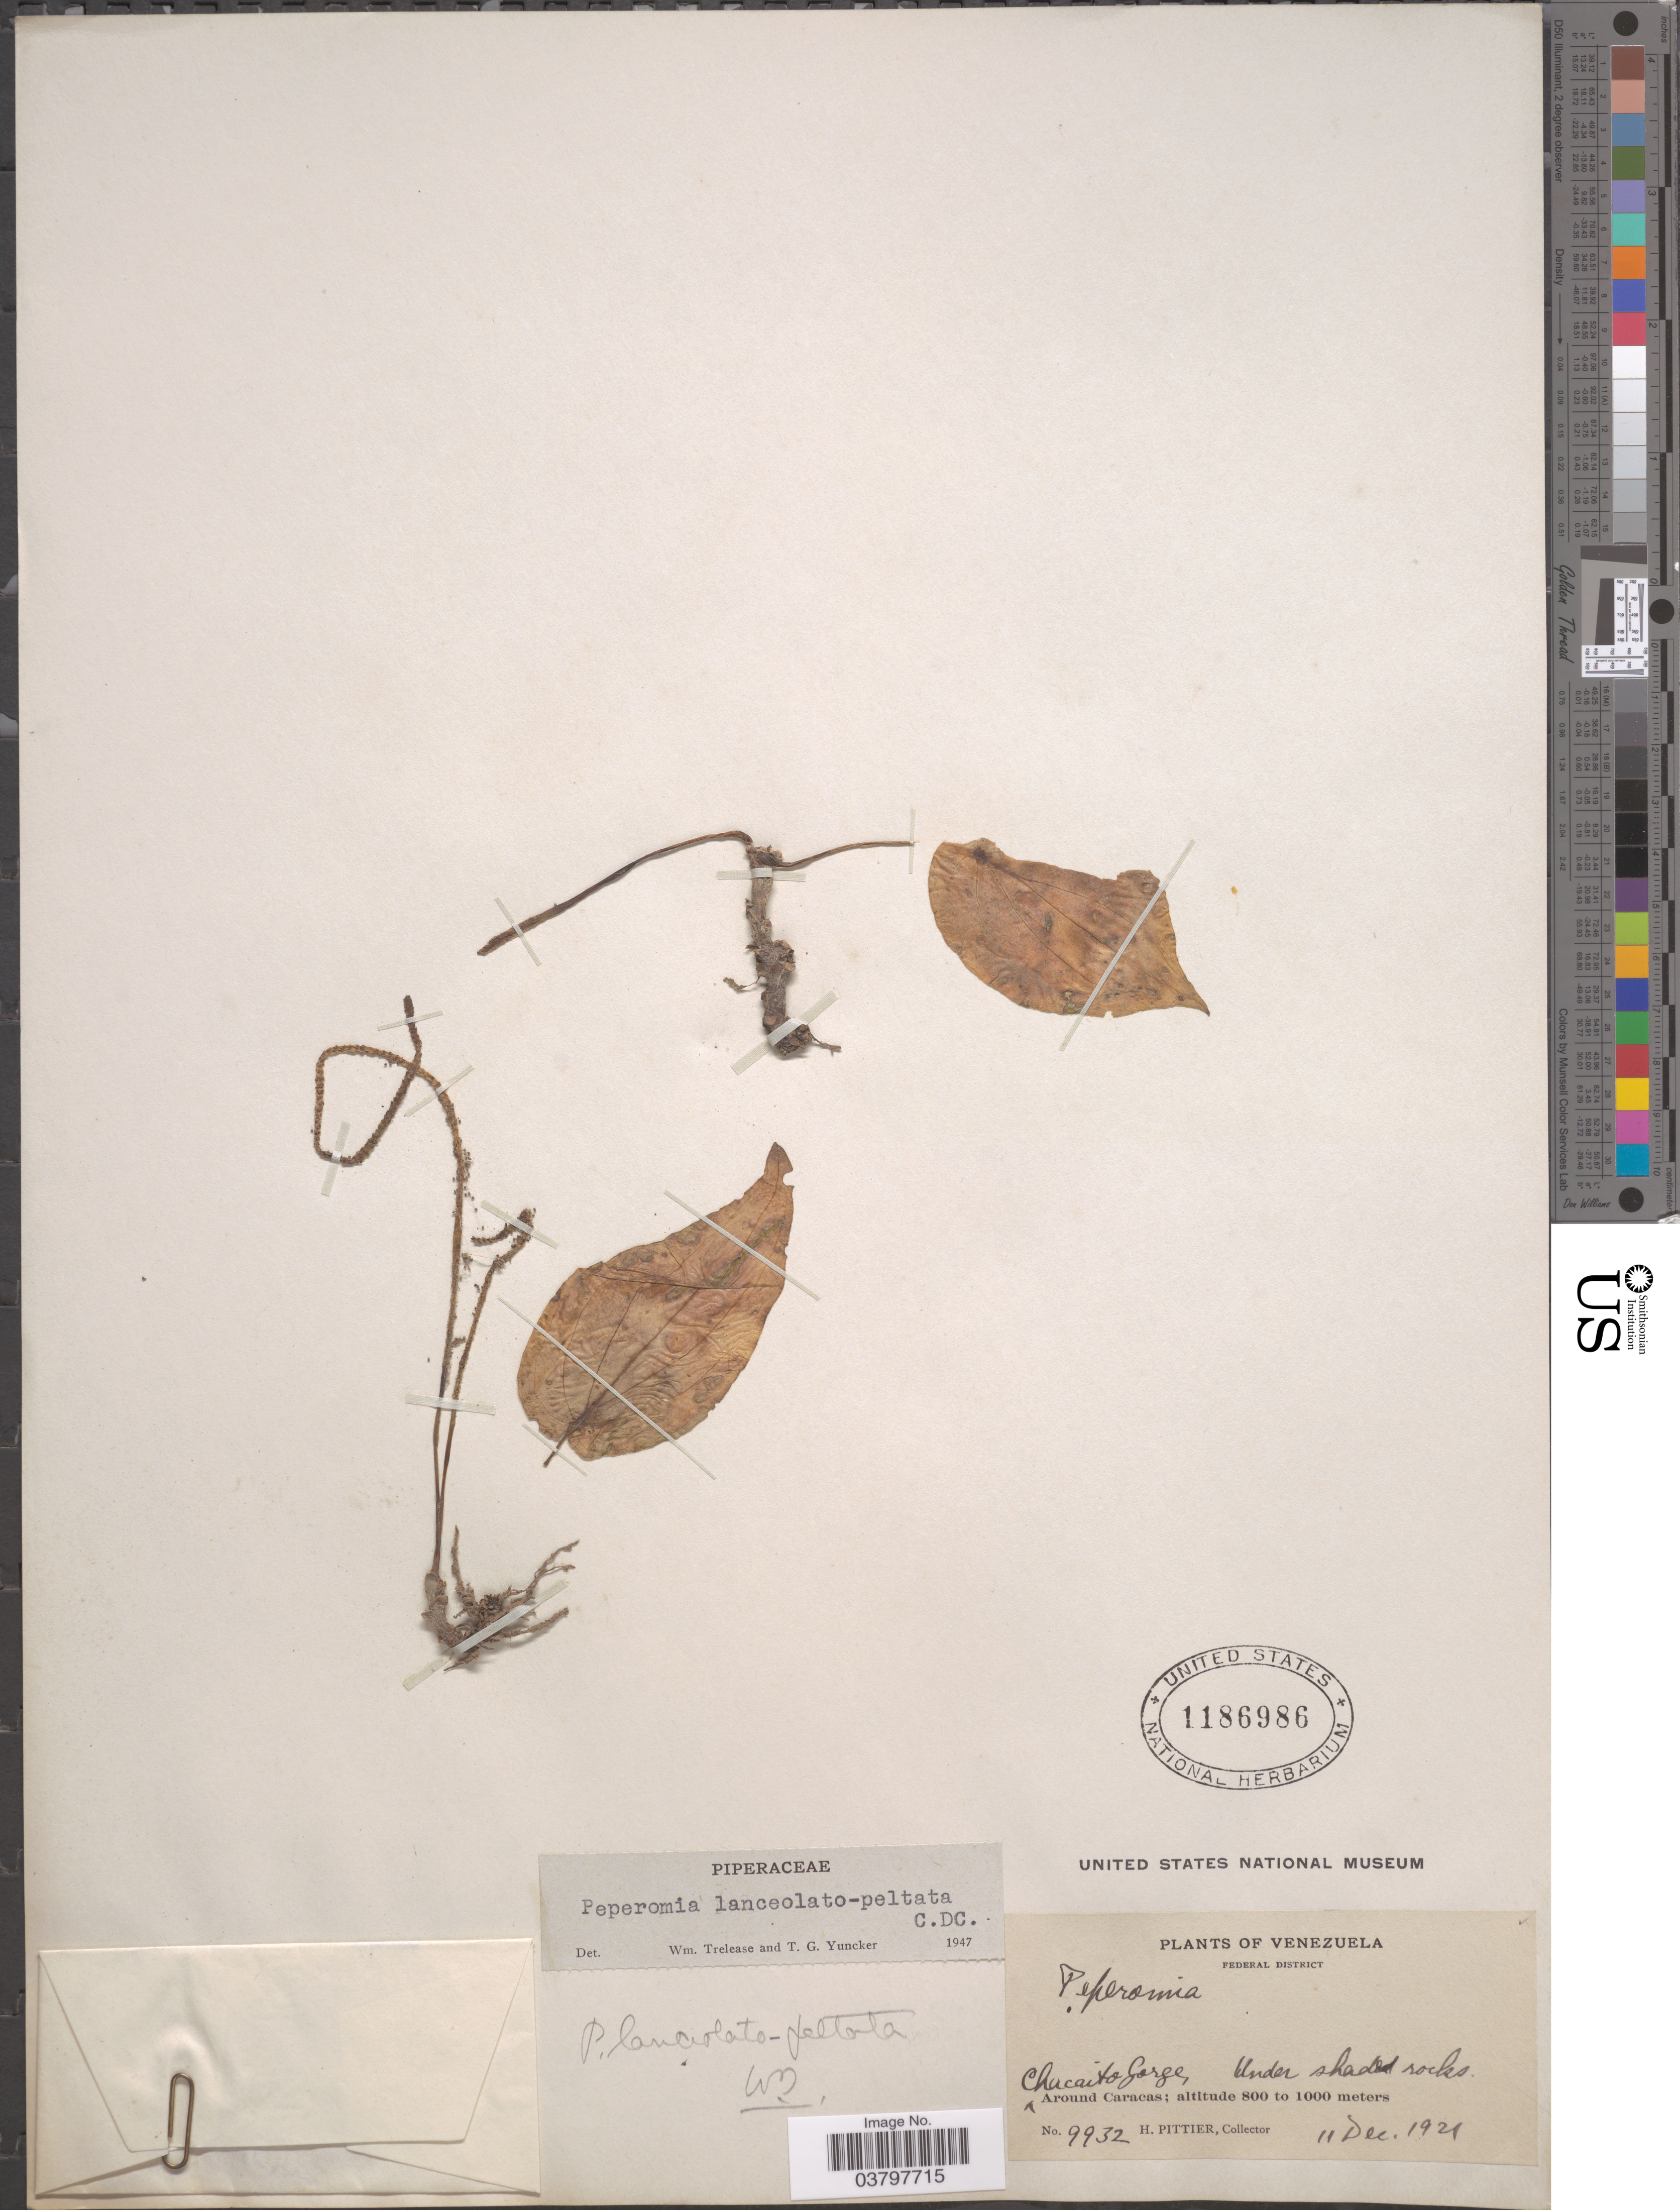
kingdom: Plantae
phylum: Tracheophyta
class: Magnoliopsida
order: Piperales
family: Piperaceae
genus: Peperomia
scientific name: Peperomia lanceolatopeltata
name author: C. DC.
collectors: H. F. Pittier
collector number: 9932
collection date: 1921-12-11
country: Venezuela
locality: Federal District. Chacaito Gorge, Around Caracas.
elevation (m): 800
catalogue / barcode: US 1186986